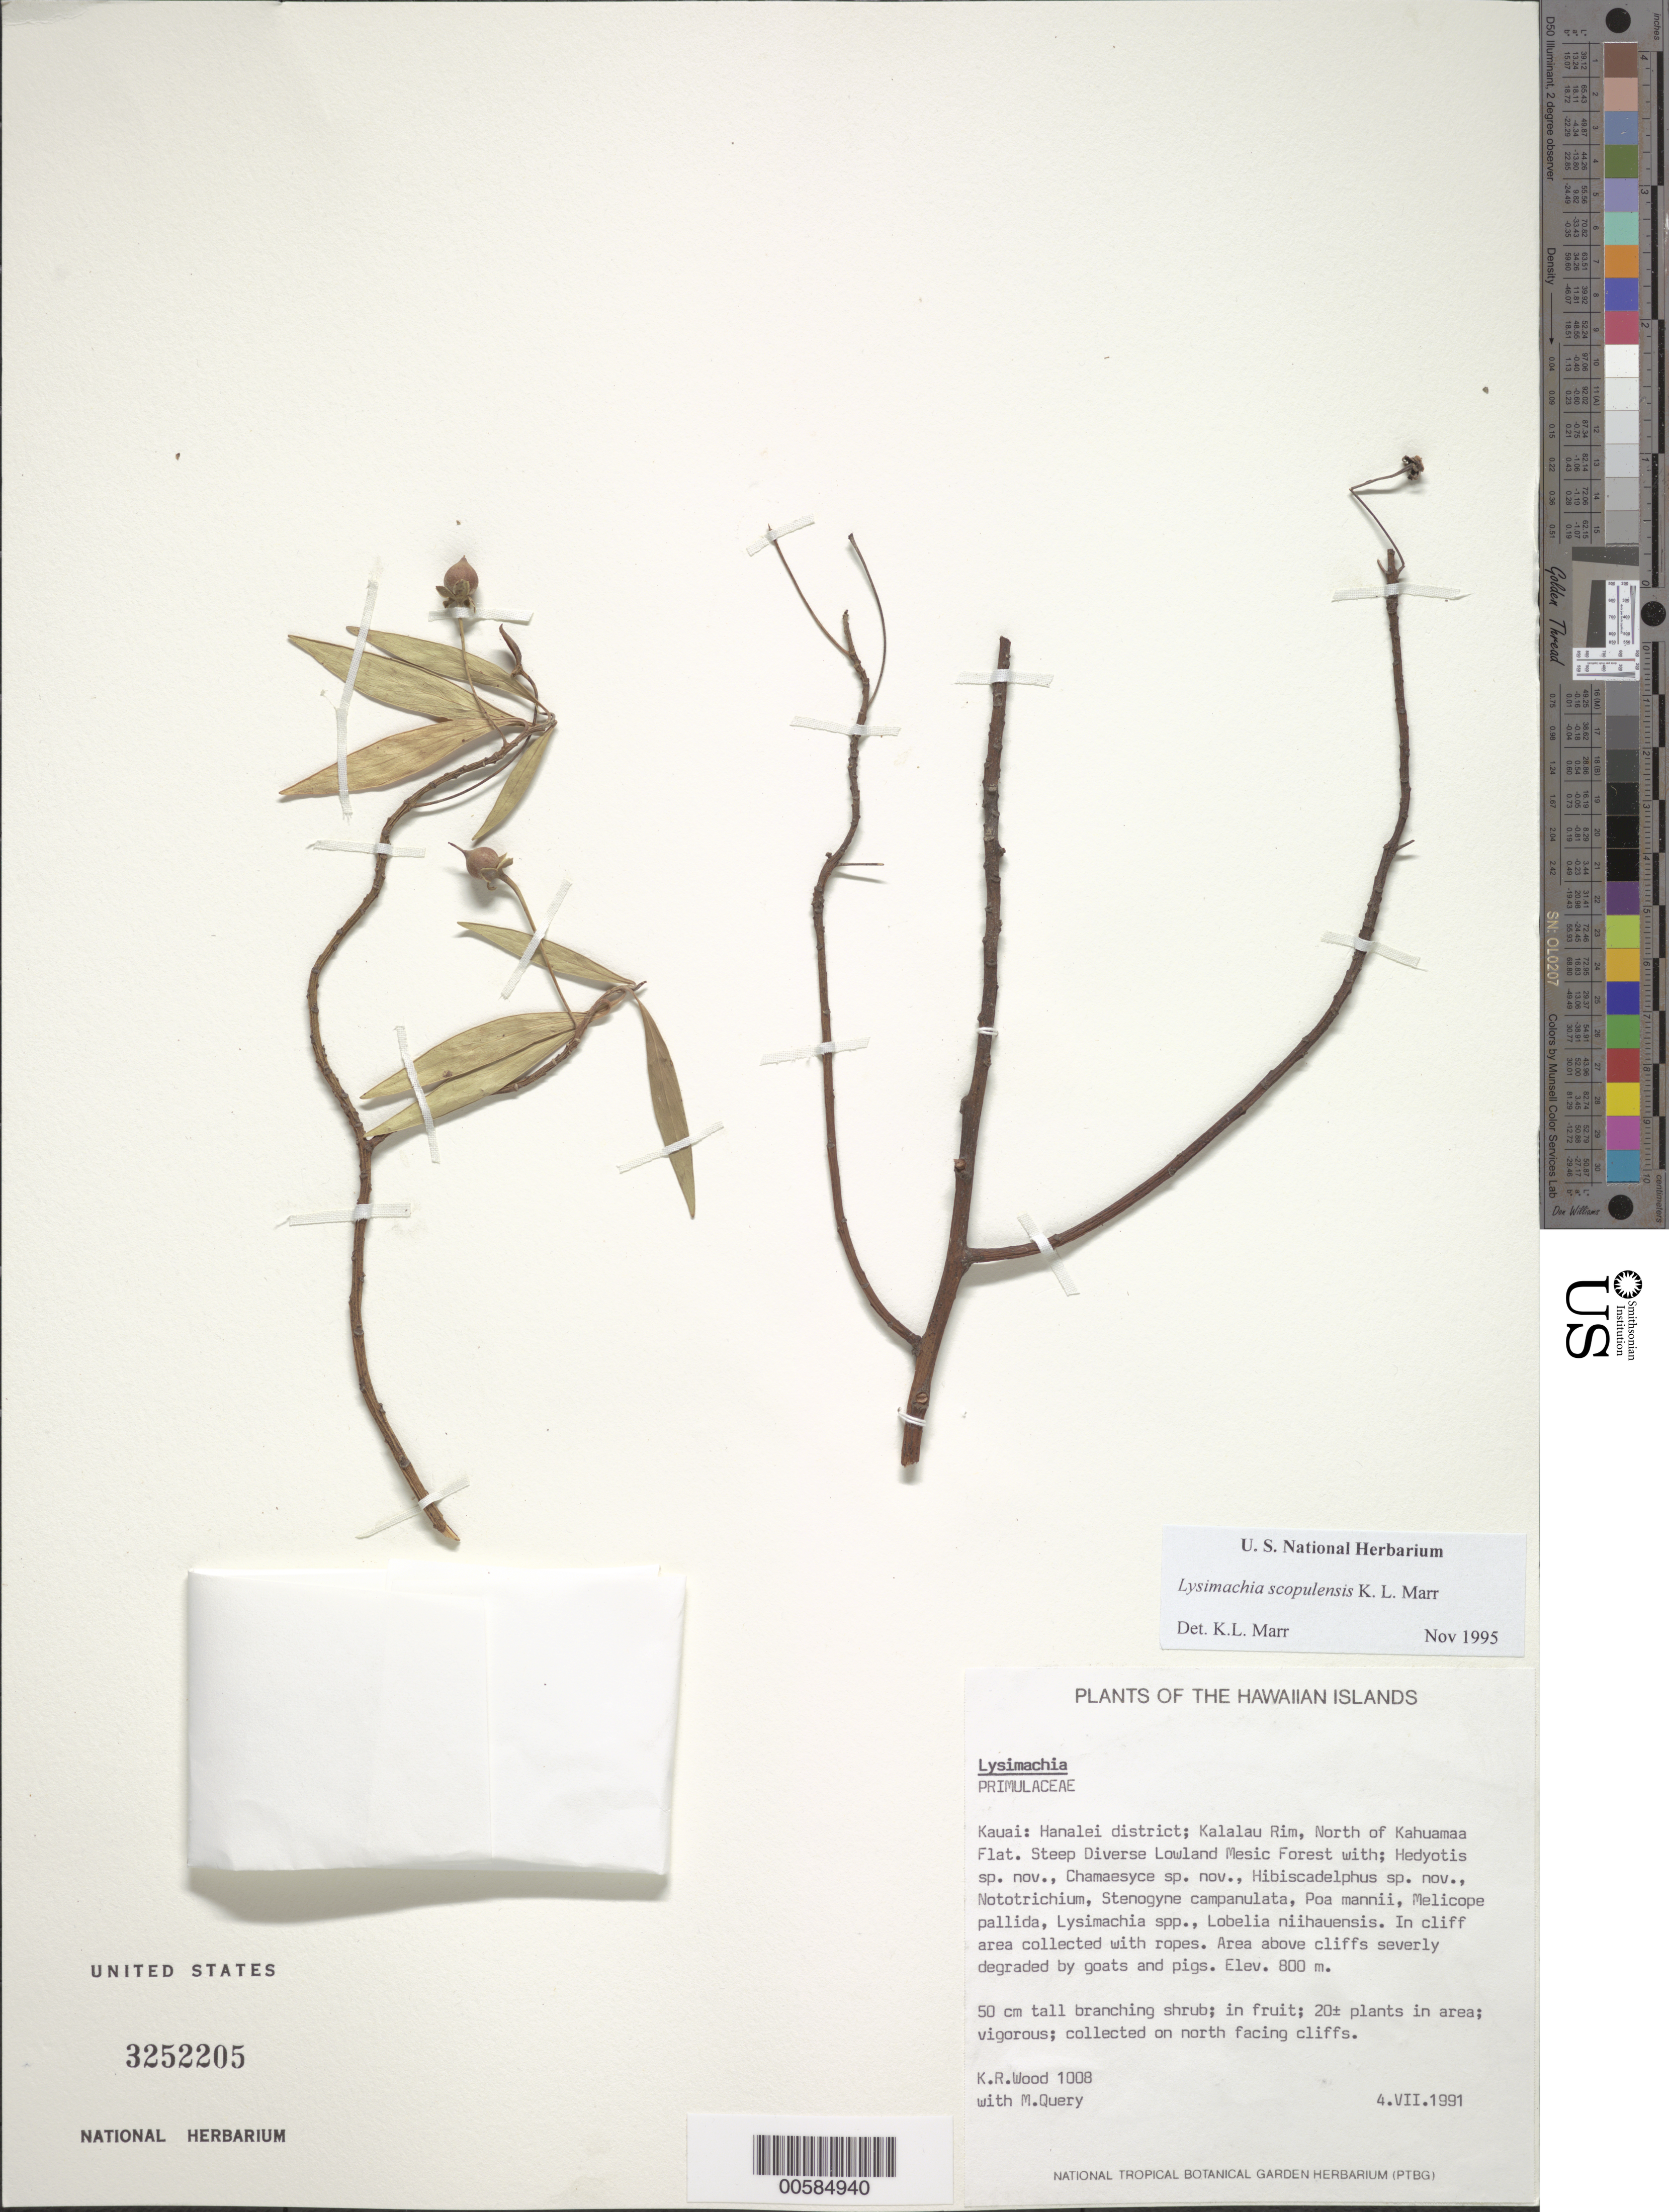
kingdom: Plantae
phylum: Tracheophyta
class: Magnoliopsida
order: Ericales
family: Primulaceae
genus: Lysimachia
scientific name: Lysimachia scopulensis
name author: K. Marr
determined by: Marr, K. L., (UBC), University of British Columbia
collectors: K. R. Wood & M. Query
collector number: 1008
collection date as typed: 4 Jul 1991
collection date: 1991-07-04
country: United States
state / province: Hawaii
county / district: Kauai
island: Kaua'i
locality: Hanalei dist; Kalalau Rim, N of Kahuamaa Flat.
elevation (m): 800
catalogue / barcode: US 3252205